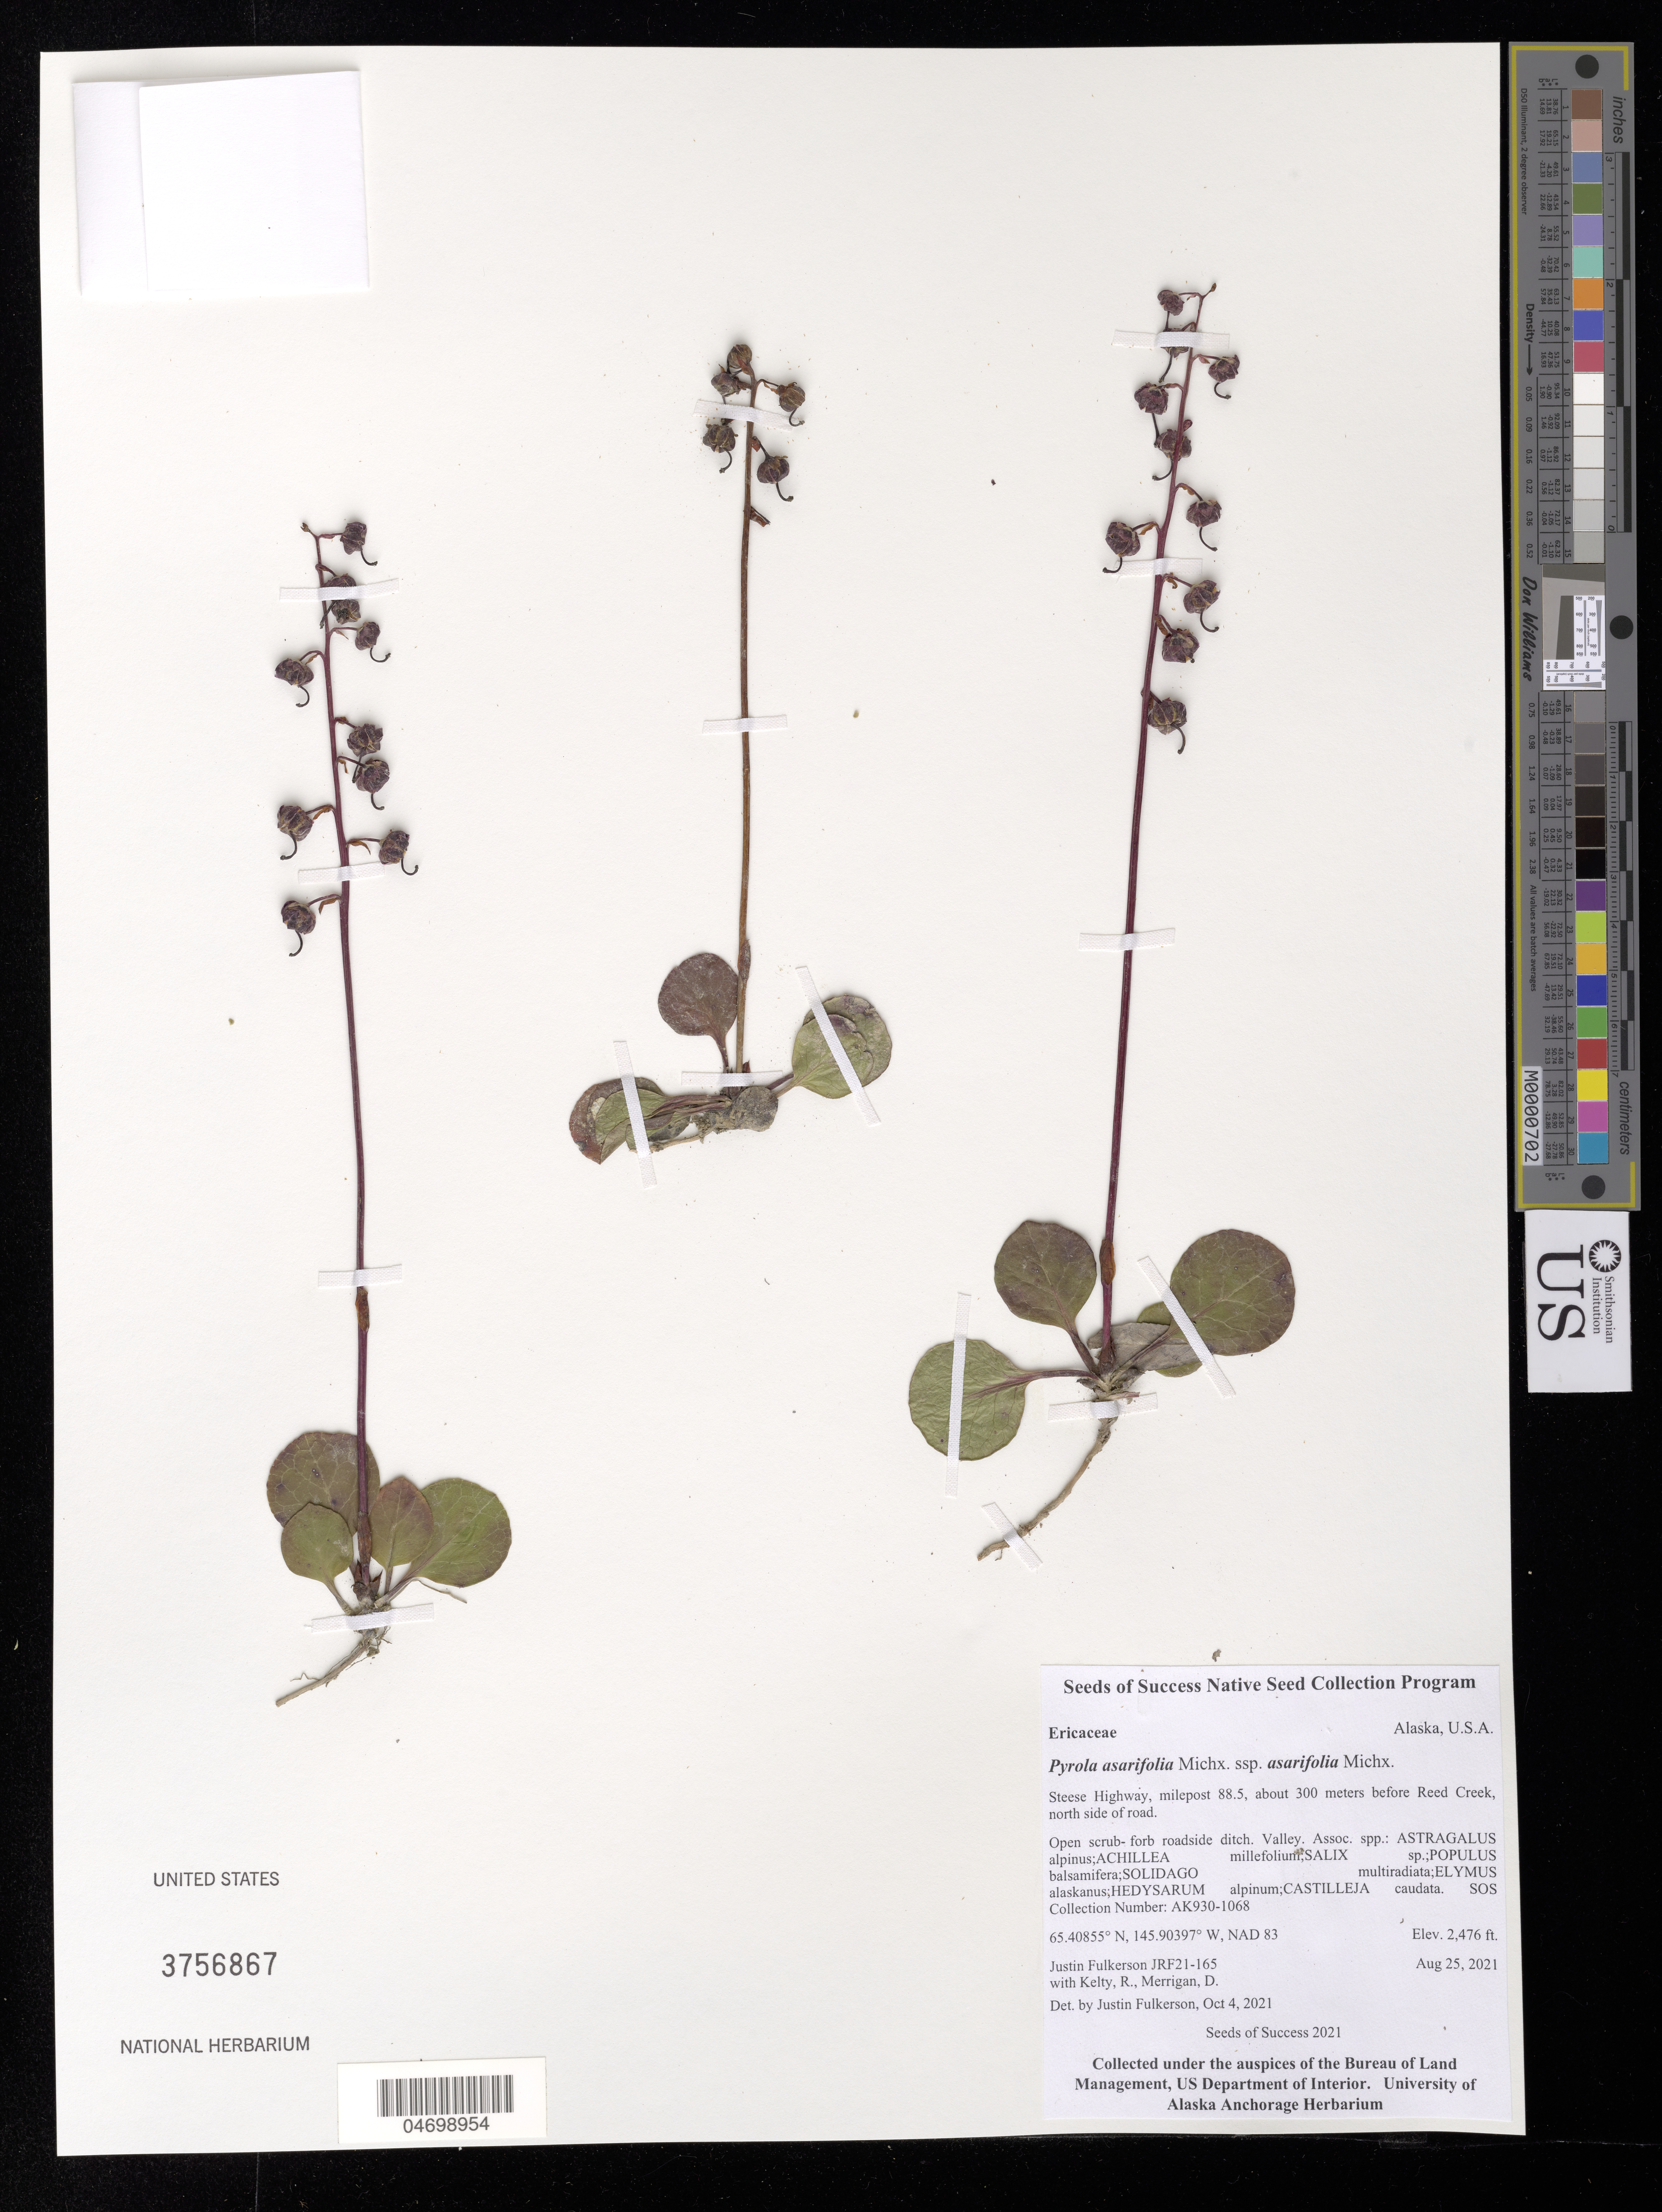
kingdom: Plantae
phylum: Tracheophyta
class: Magnoliopsida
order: Ericales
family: Ericaceae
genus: Pyrola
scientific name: Pyrola asarifolia subsp. asarifolia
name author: Michx.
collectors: J. Fulkerson, R. Kelty & D. Merrigan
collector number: AK930-1068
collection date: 2021-08-25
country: United States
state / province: Alaska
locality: Steese Hwy, milepost 88.5, about 300 meters before Reed Creek, north side of road.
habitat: Open scrub-forb roadside ditch. Valley. With Salix sp., Populus balsamifera, Solidago multiradiata, Solidago multiradiata, etc.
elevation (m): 755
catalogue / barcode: US 3756867